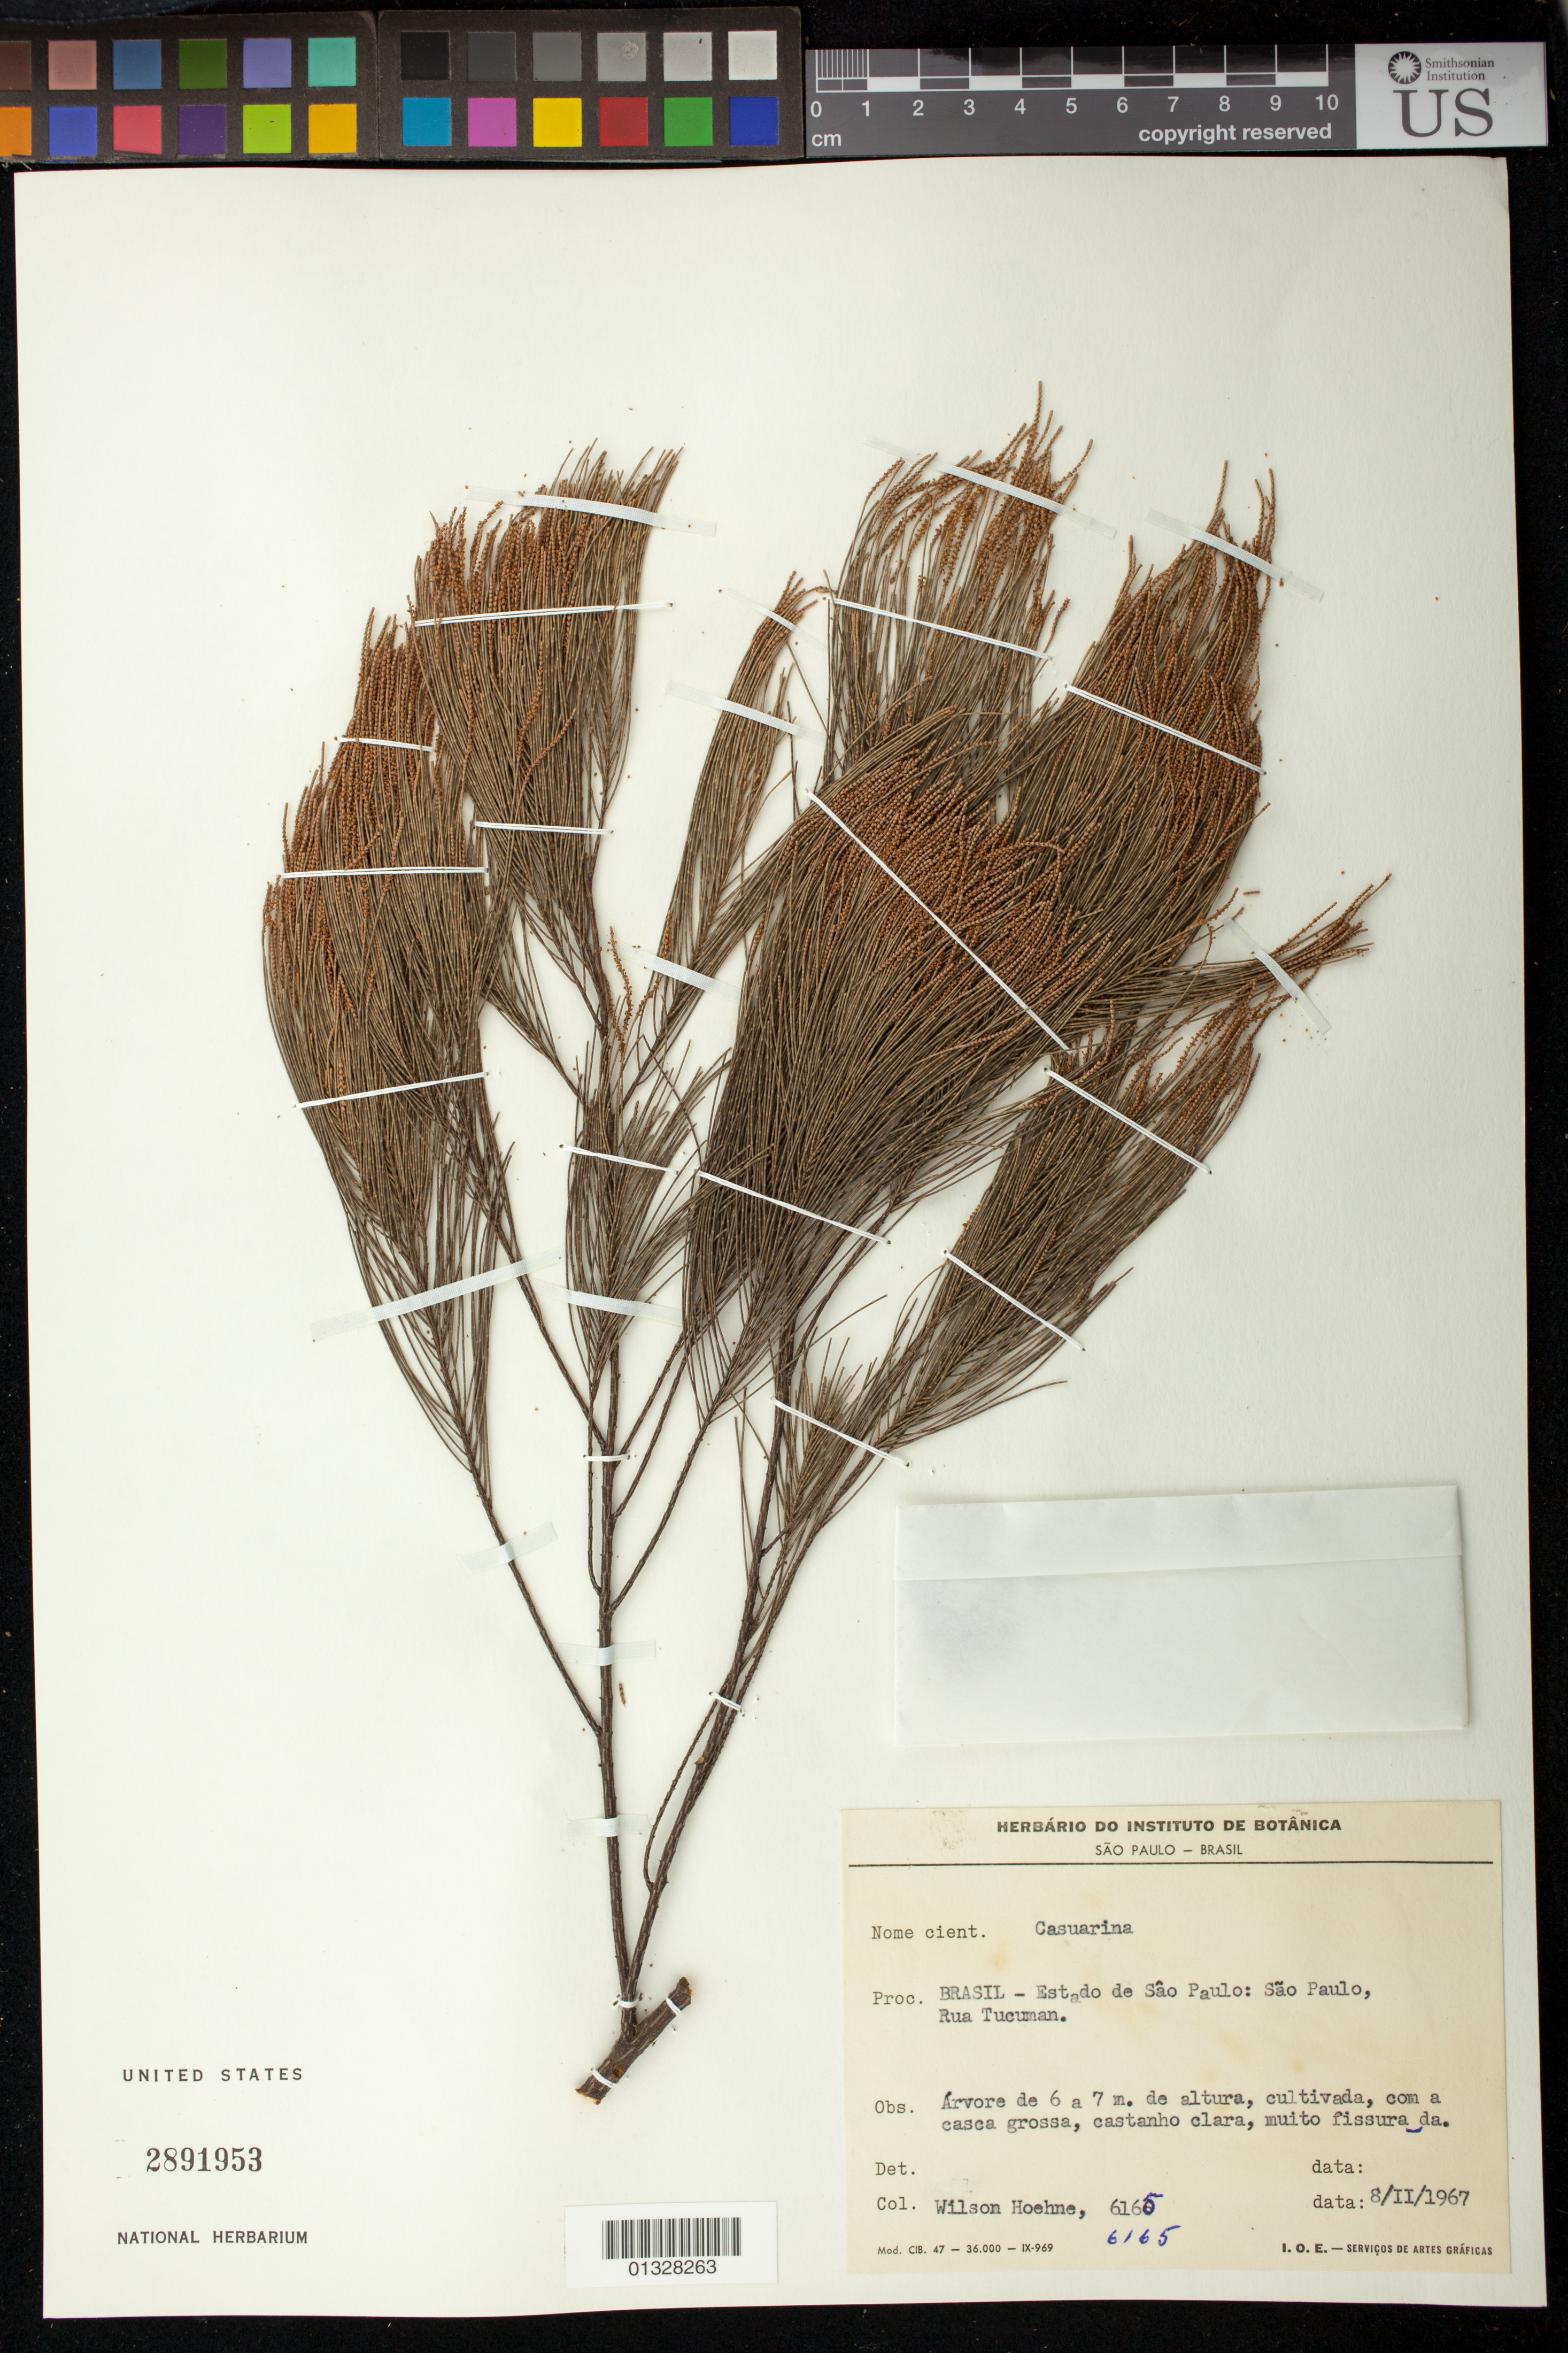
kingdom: Plantae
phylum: Tracheophyta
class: Magnoliopsida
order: Fagales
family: Casuarinaceae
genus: Casuarina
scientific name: Casuarina sp.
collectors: W. Hoehne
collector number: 6165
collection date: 1967-02-08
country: Brazil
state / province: São Paulo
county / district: São Paulo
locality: Rua Tucuman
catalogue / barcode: US 2891953